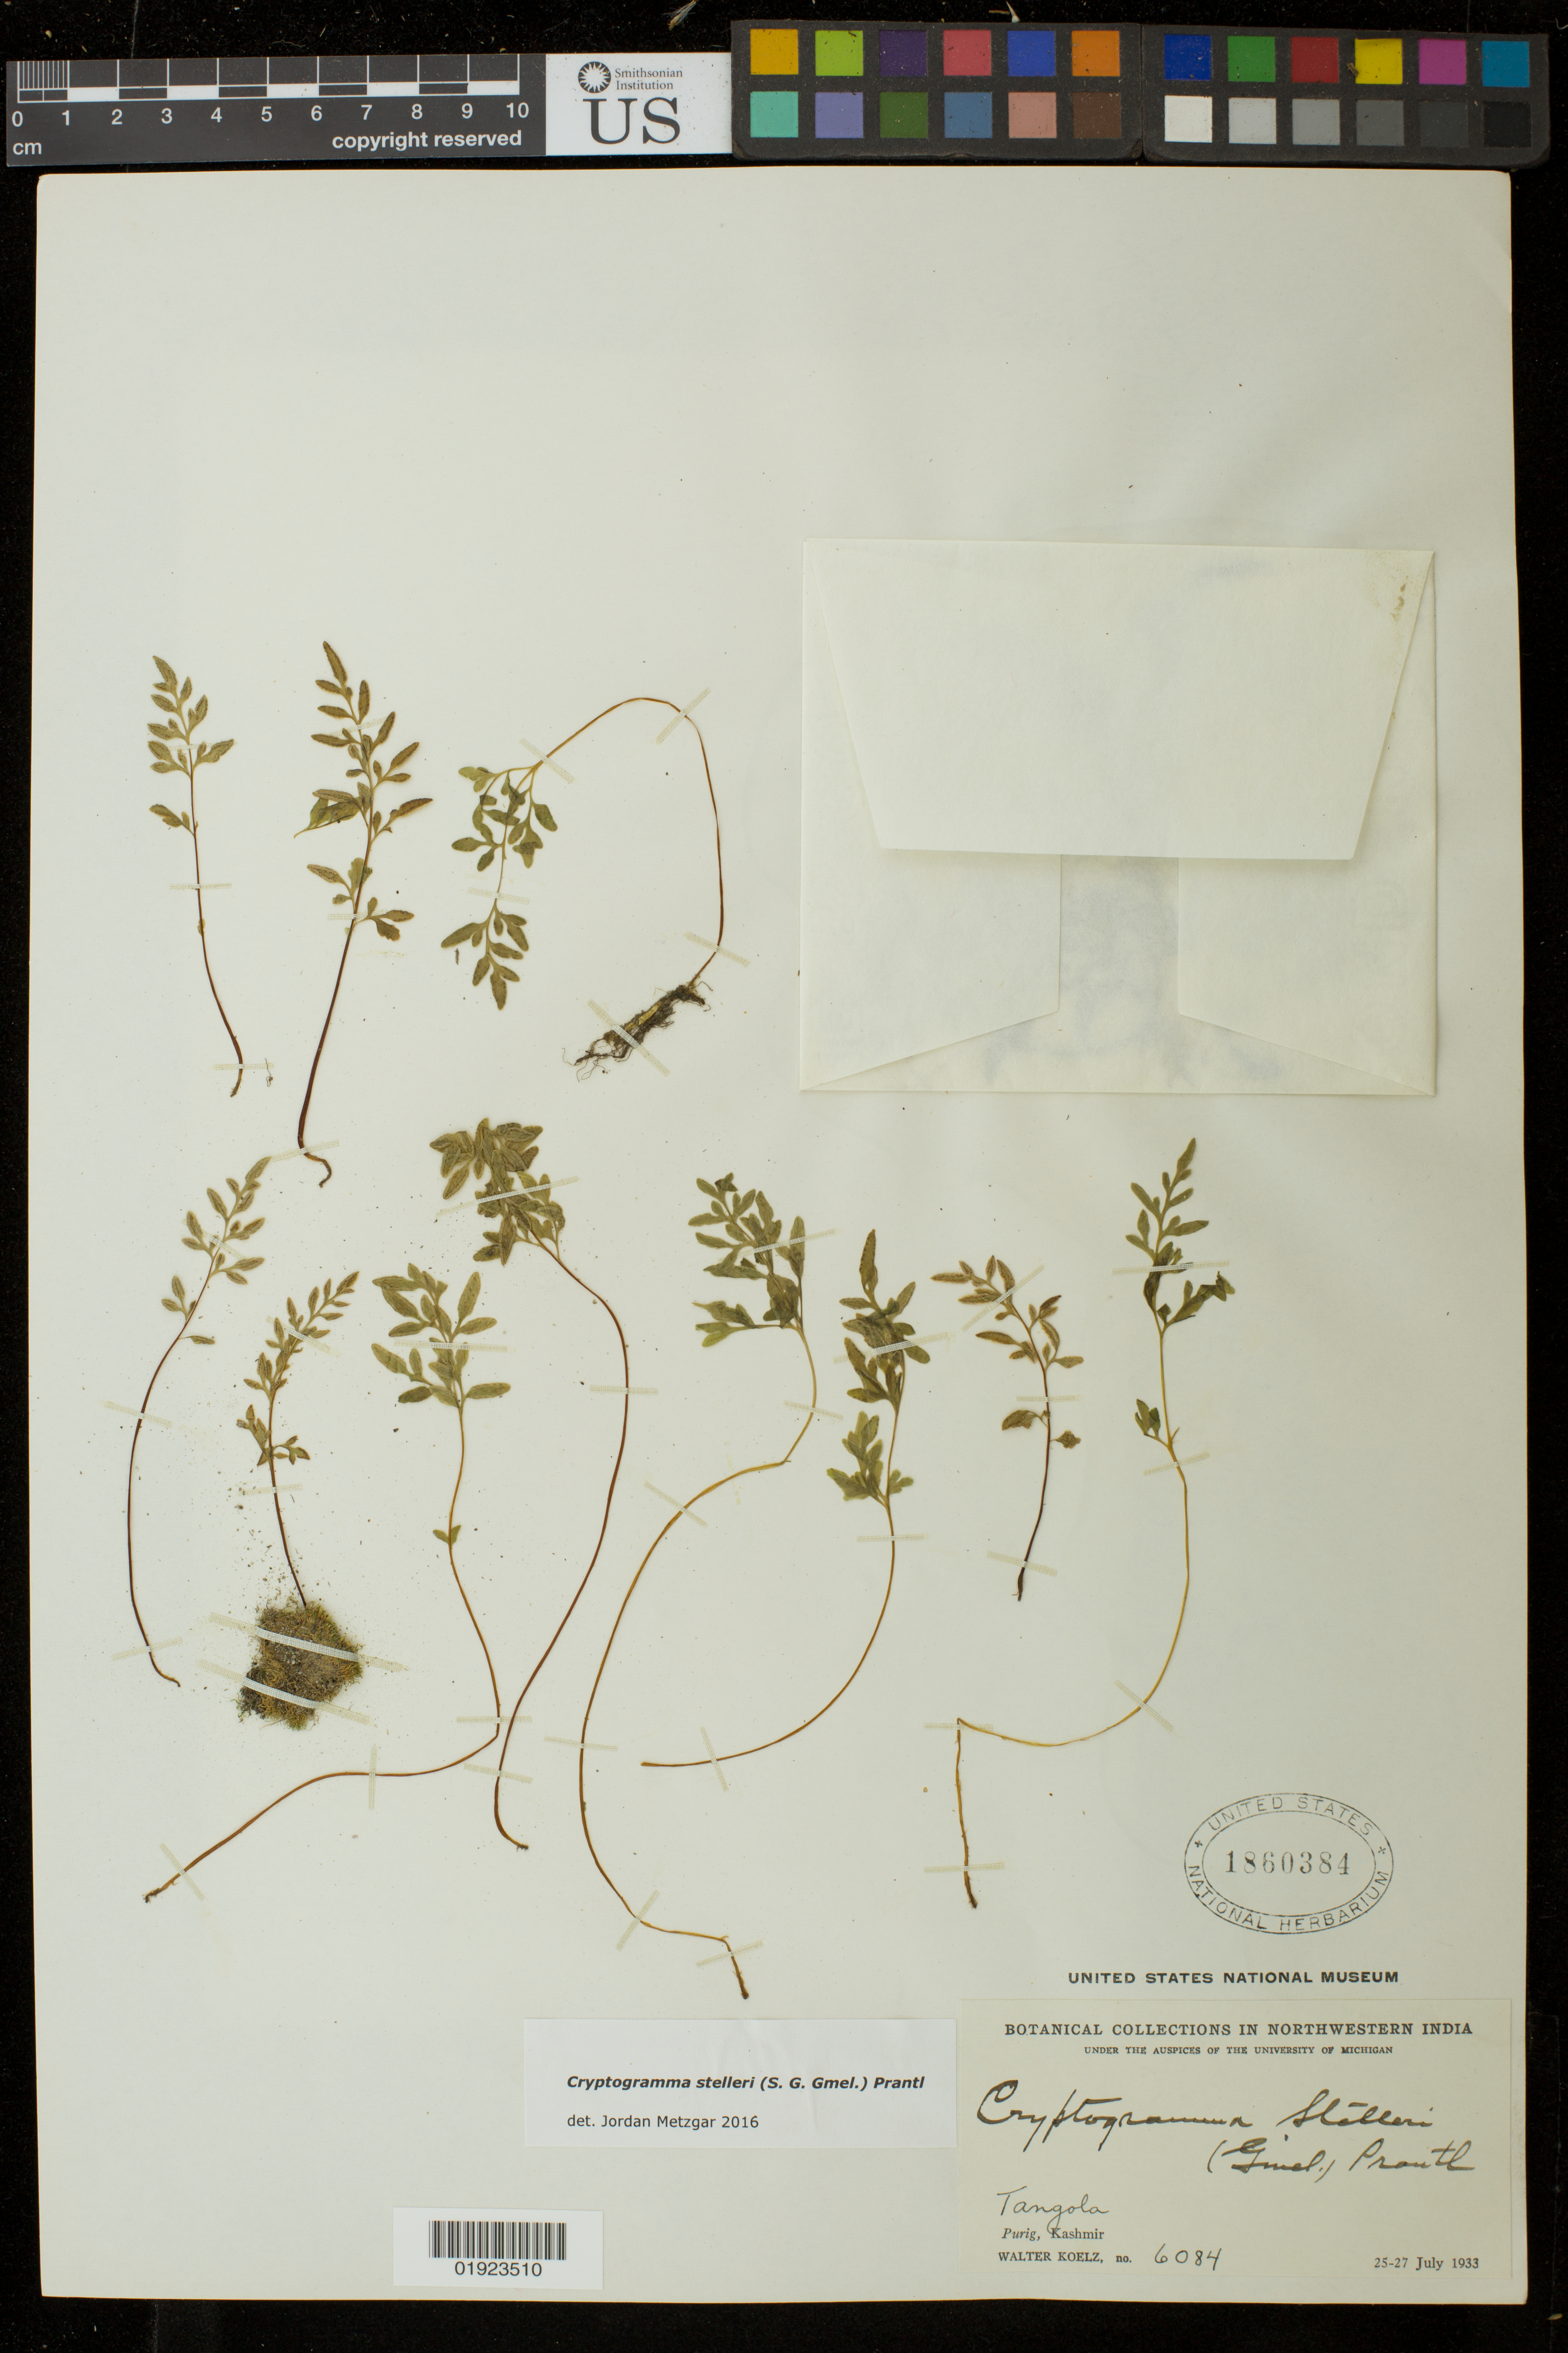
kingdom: Plantae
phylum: Tracheophyta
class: Polypodiopsida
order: Polypodiales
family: Pteridaceae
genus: Cryptogramma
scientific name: Cryptogramma stelleri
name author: (S.G. Gmel.) Prantl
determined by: Metzgar, Jordan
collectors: W. Koelz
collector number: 6084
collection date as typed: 25-27 July 1933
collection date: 1933-07-25/1933-07-27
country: India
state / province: Ladakh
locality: Tangola, Purig, Kashmir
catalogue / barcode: US 1860384